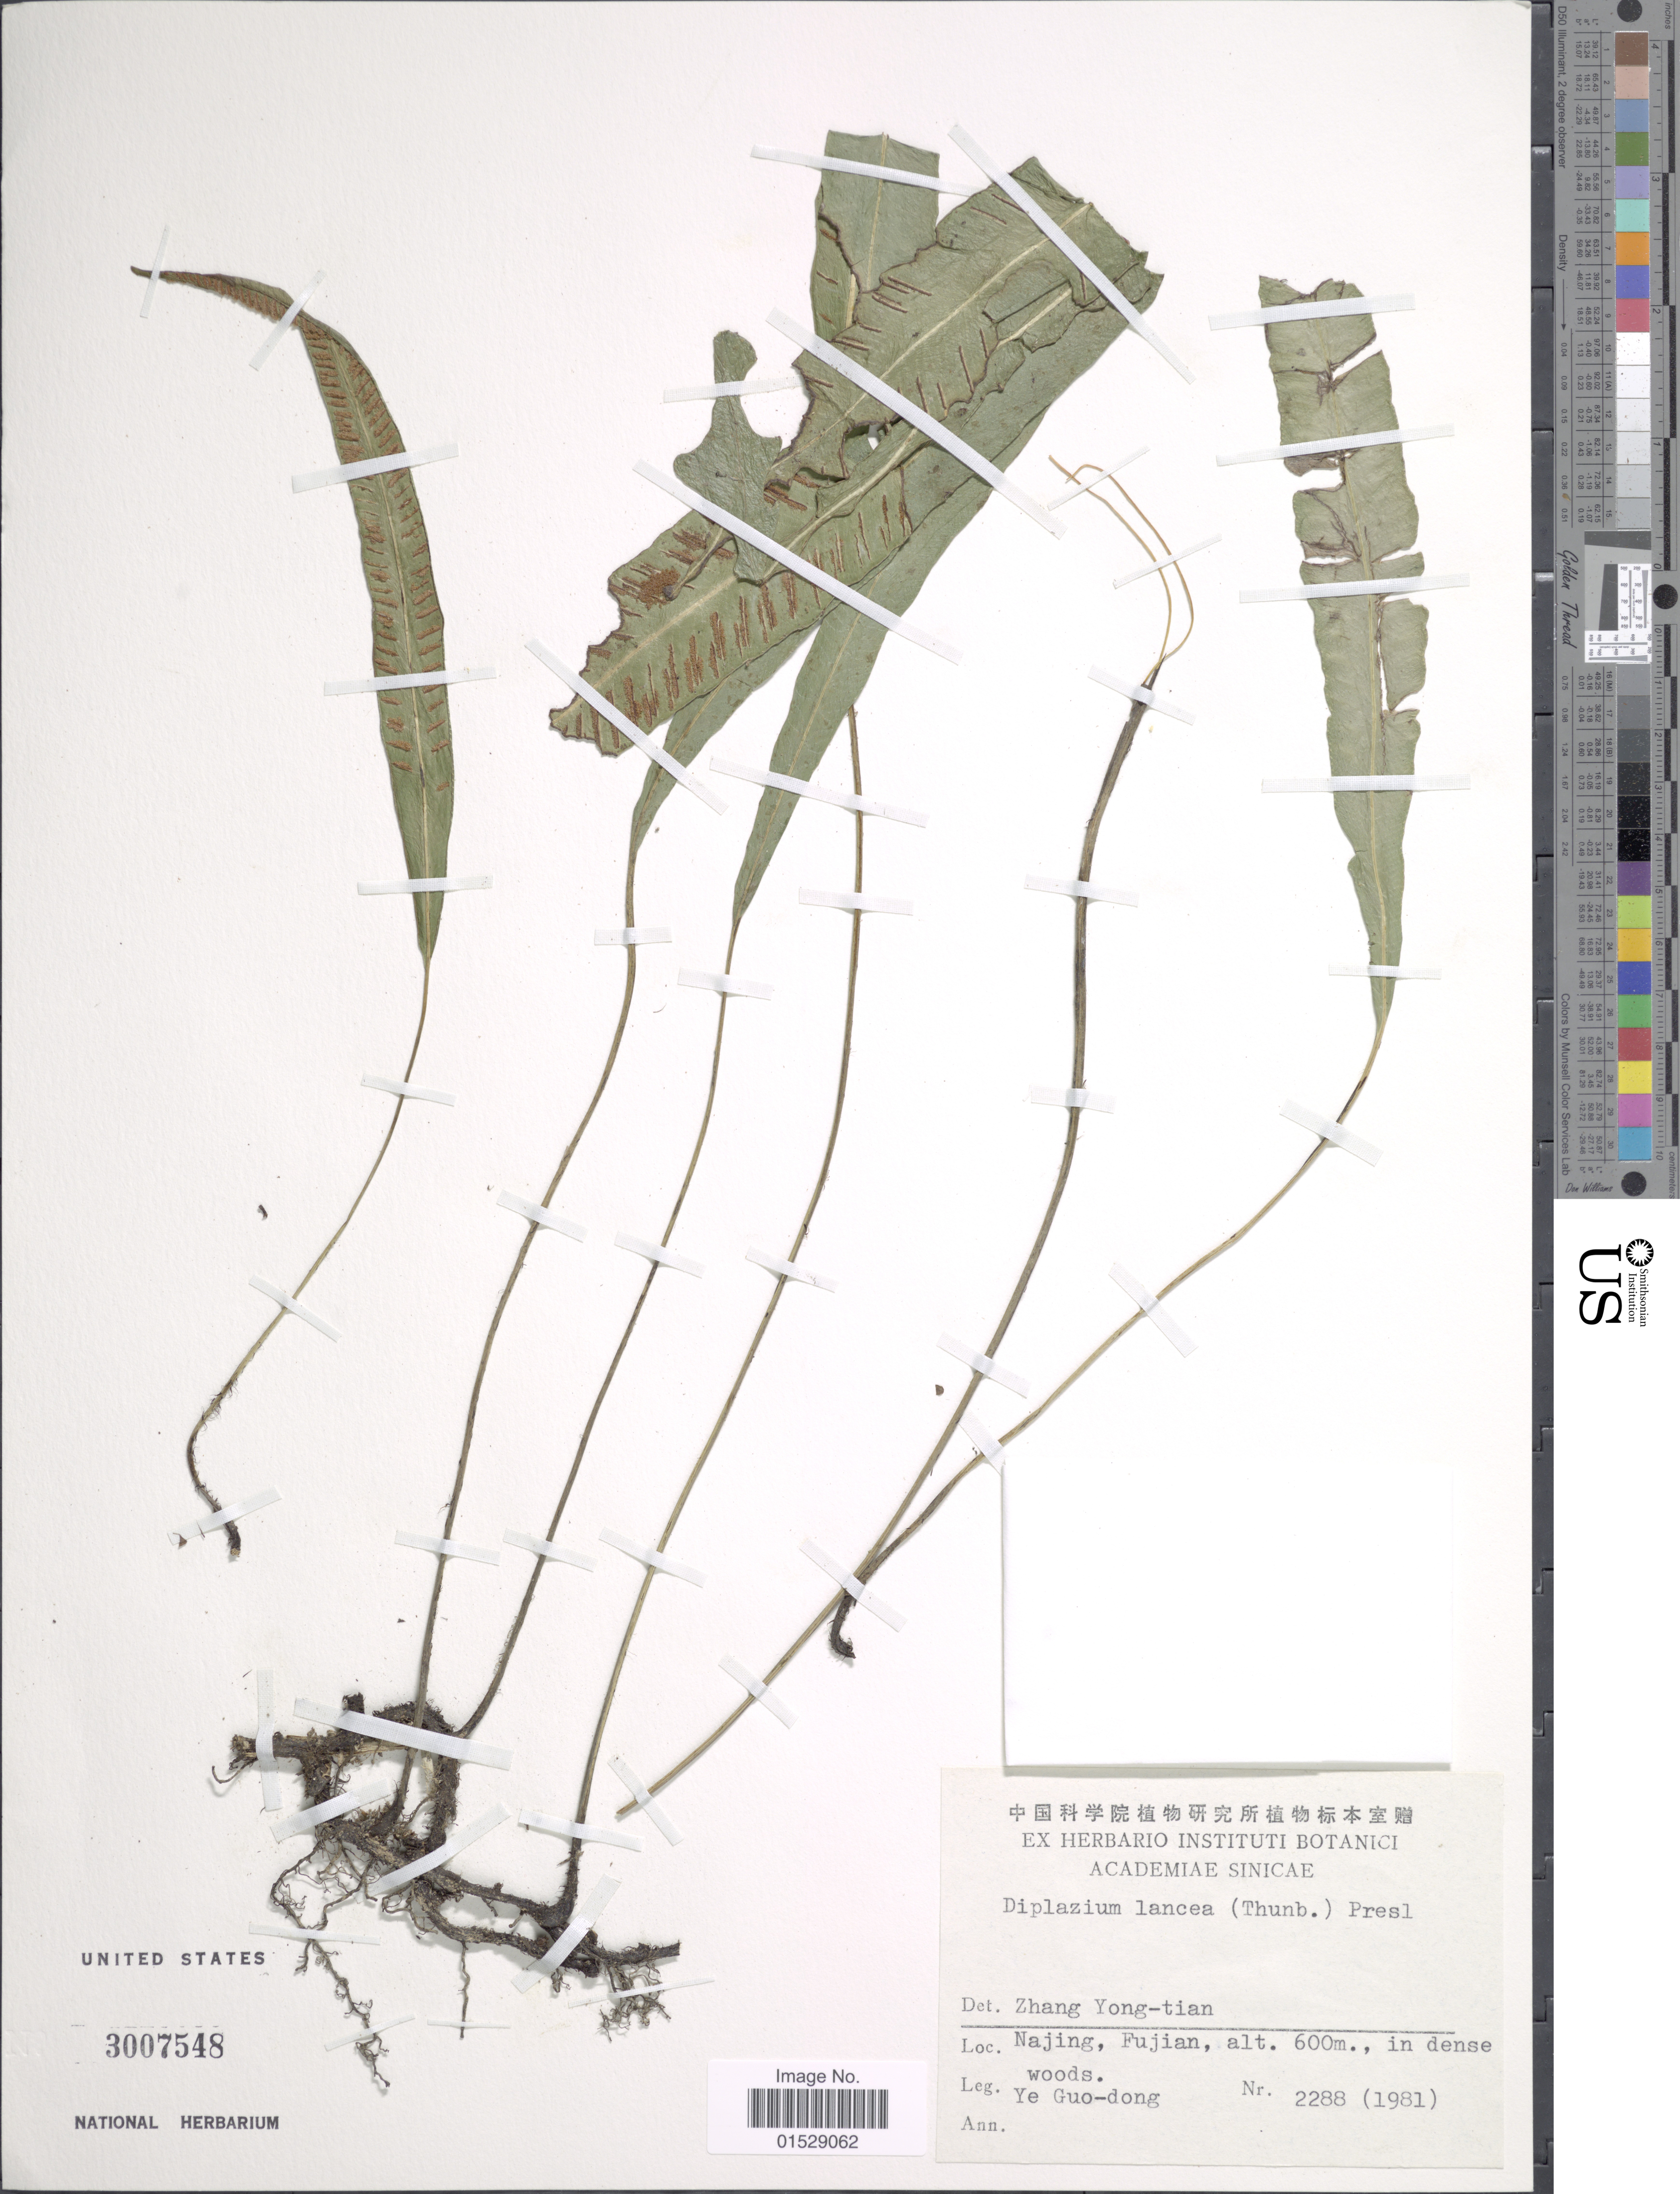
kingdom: Plantae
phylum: Tracheophyta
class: Polypodiopsida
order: Polypodiales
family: Athyriaceae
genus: Deparia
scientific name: Deparia lancea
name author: (Thunb.) Fraser-Jenk.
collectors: Y. Guo-dong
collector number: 2288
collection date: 1981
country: China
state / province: Fujian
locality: Najing, Fujian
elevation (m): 600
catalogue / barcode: US 3007548